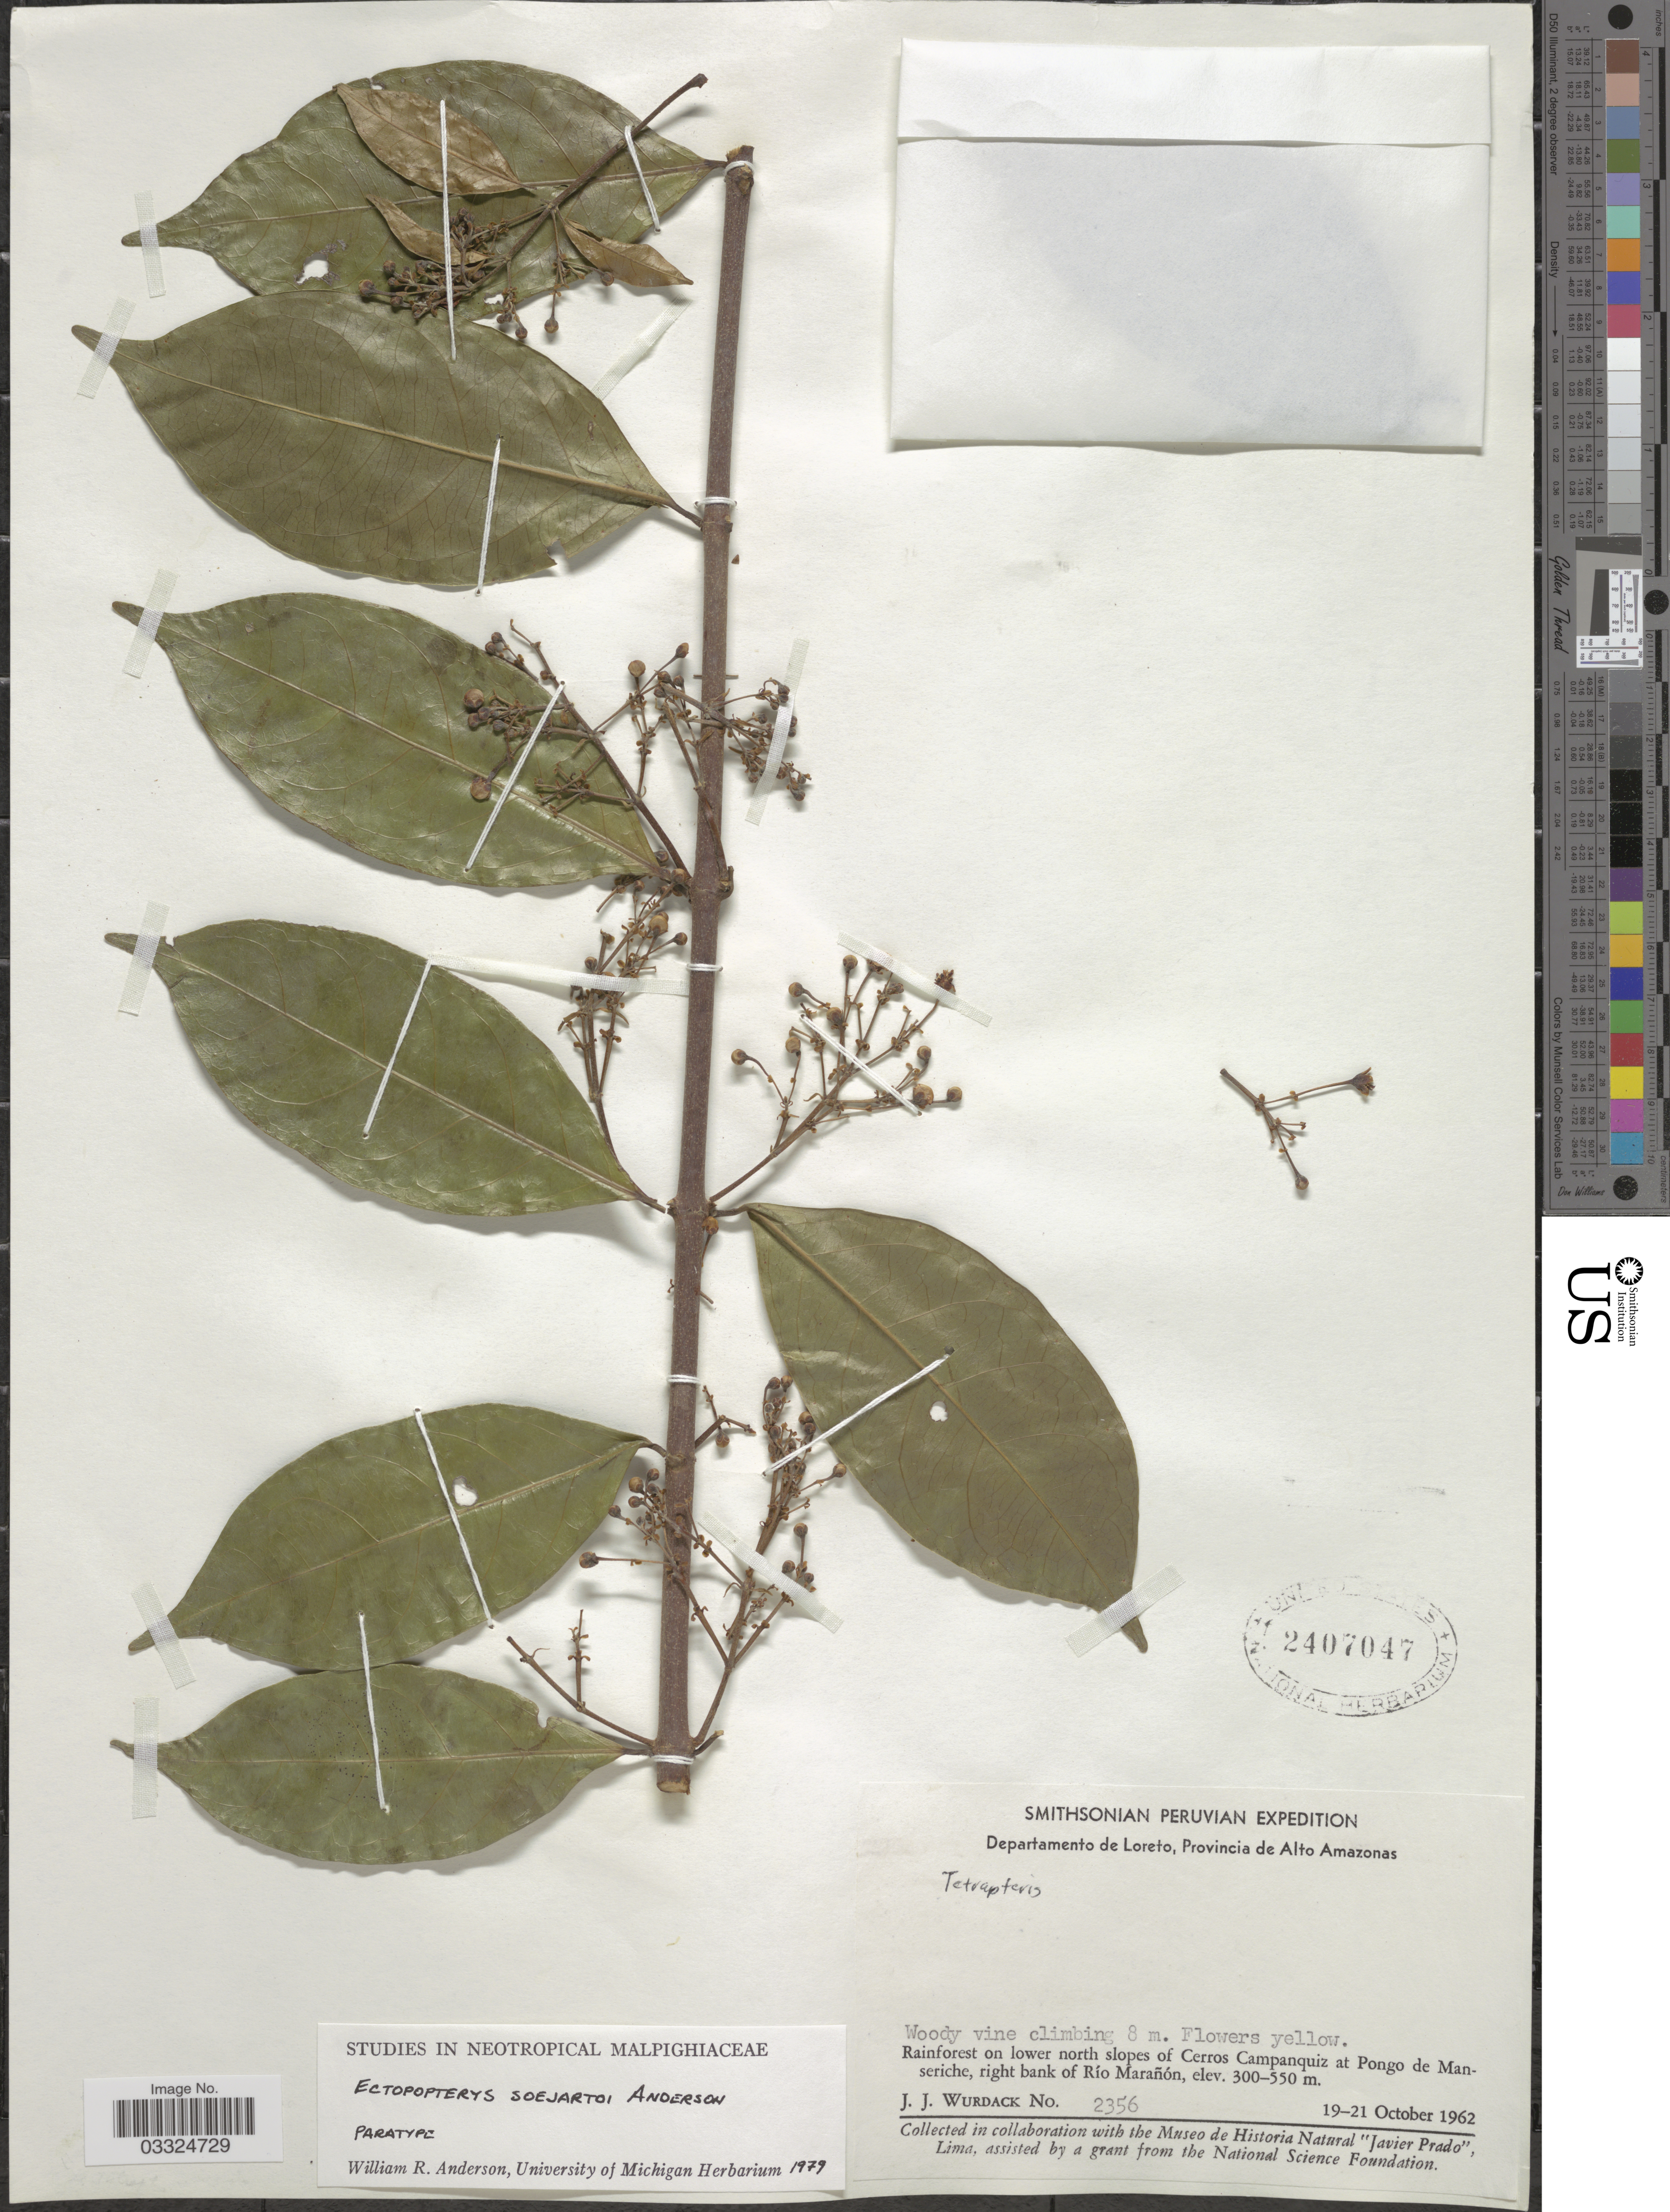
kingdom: Plantae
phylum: Tracheophyta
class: Magnoliopsida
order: Malpighiales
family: Malpighiaceae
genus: Ectopopterys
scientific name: Ectopopterys soejartoi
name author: W.R. Anderson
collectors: J. J. Wurdack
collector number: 2356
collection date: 1962-10-19/1962-10-21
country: Peru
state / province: Loreto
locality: Departamento de Loreto, Provincia de Alto Amazonas. Rainforest on lower north slopes of Cerros Campanquiz at Pongo de Manseriche, right bank of Río Marañón.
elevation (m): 300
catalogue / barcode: US 2407047